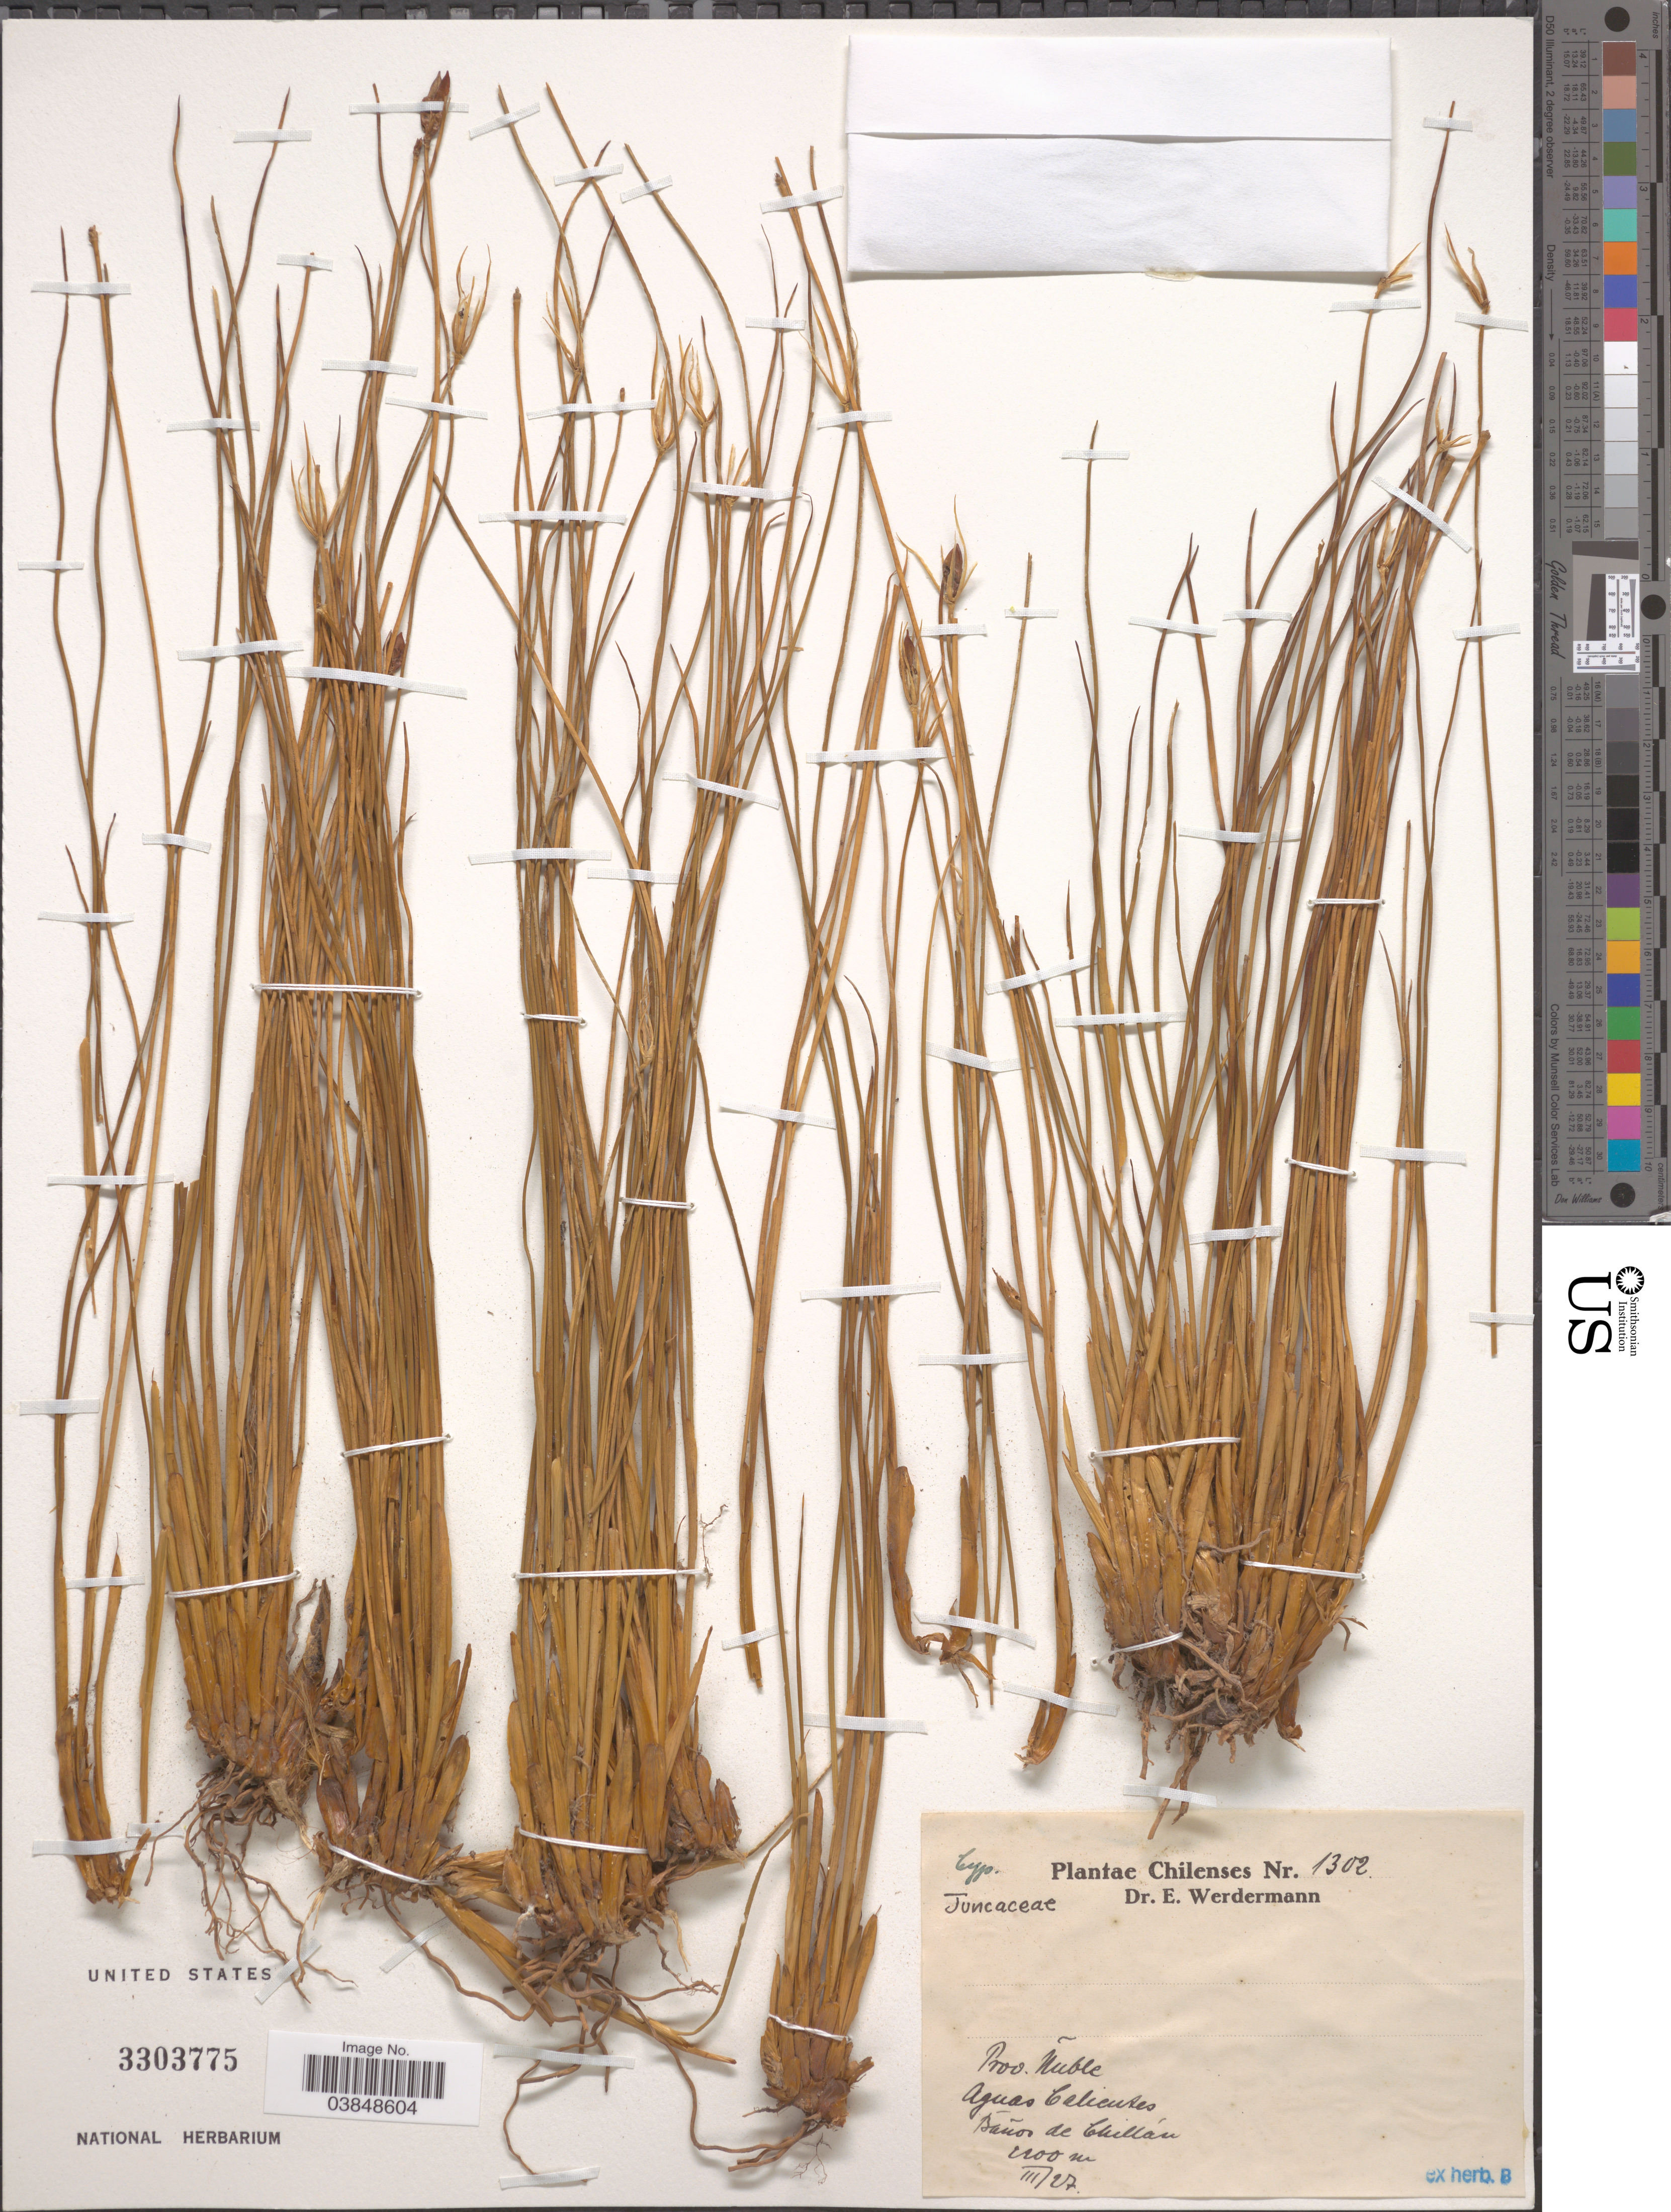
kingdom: Plantae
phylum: Tracheophyta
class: Liliopsida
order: Poales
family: Juncaceae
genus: Marsippospermum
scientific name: Marsippospermum sp.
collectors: E. Werdermann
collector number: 1302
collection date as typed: Transcribed d/m/y: /3/27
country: Chile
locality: Prov. Ñuble. Aguas Calientes, Baños de Chillán.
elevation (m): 2200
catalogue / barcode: US 3303775